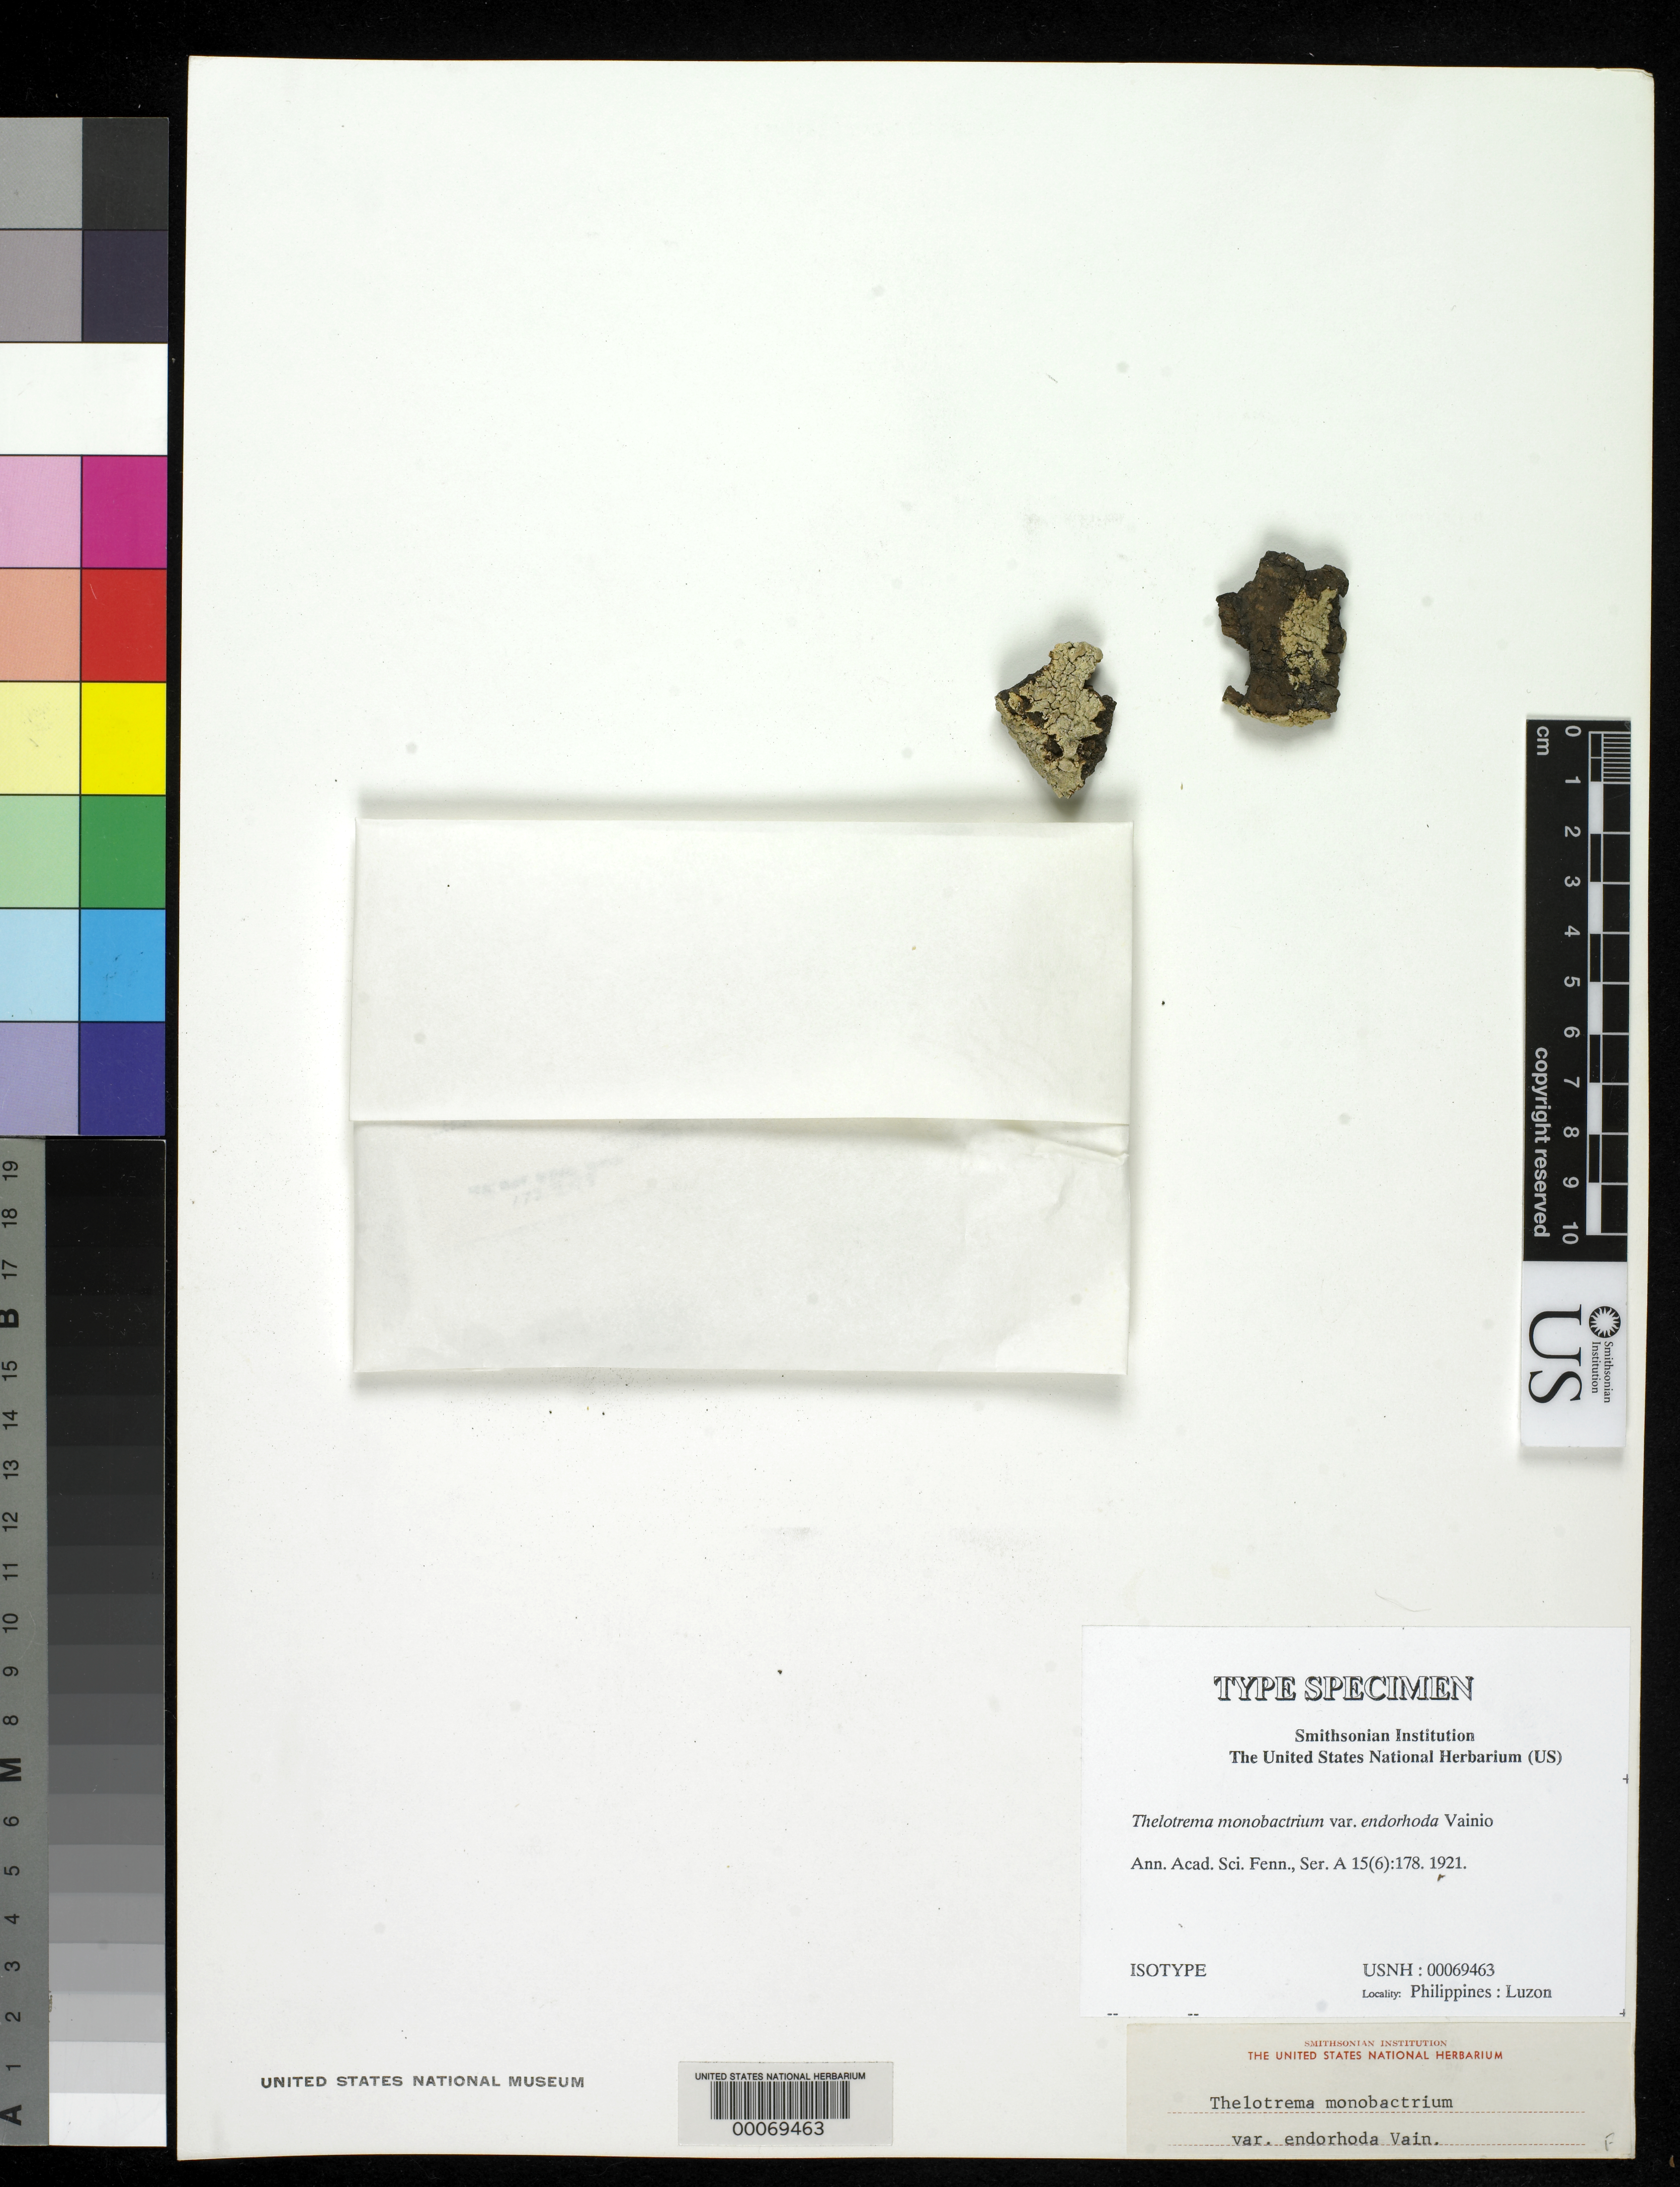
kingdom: Fungi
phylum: Ascomycota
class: Lecanoromycetes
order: Ostropales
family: Graphidaceae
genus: Thelotrema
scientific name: Thelotrema monobactrium var. endorhoda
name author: Vain.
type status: Isotype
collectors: A. D. E. Elmer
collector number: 15078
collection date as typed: Nov 1915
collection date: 1915-11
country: Philippines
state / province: Bicol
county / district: Sorsogon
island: Luzon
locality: Irosin (Mt. Bulusan), Province of Sorsogon, Island of Luzon